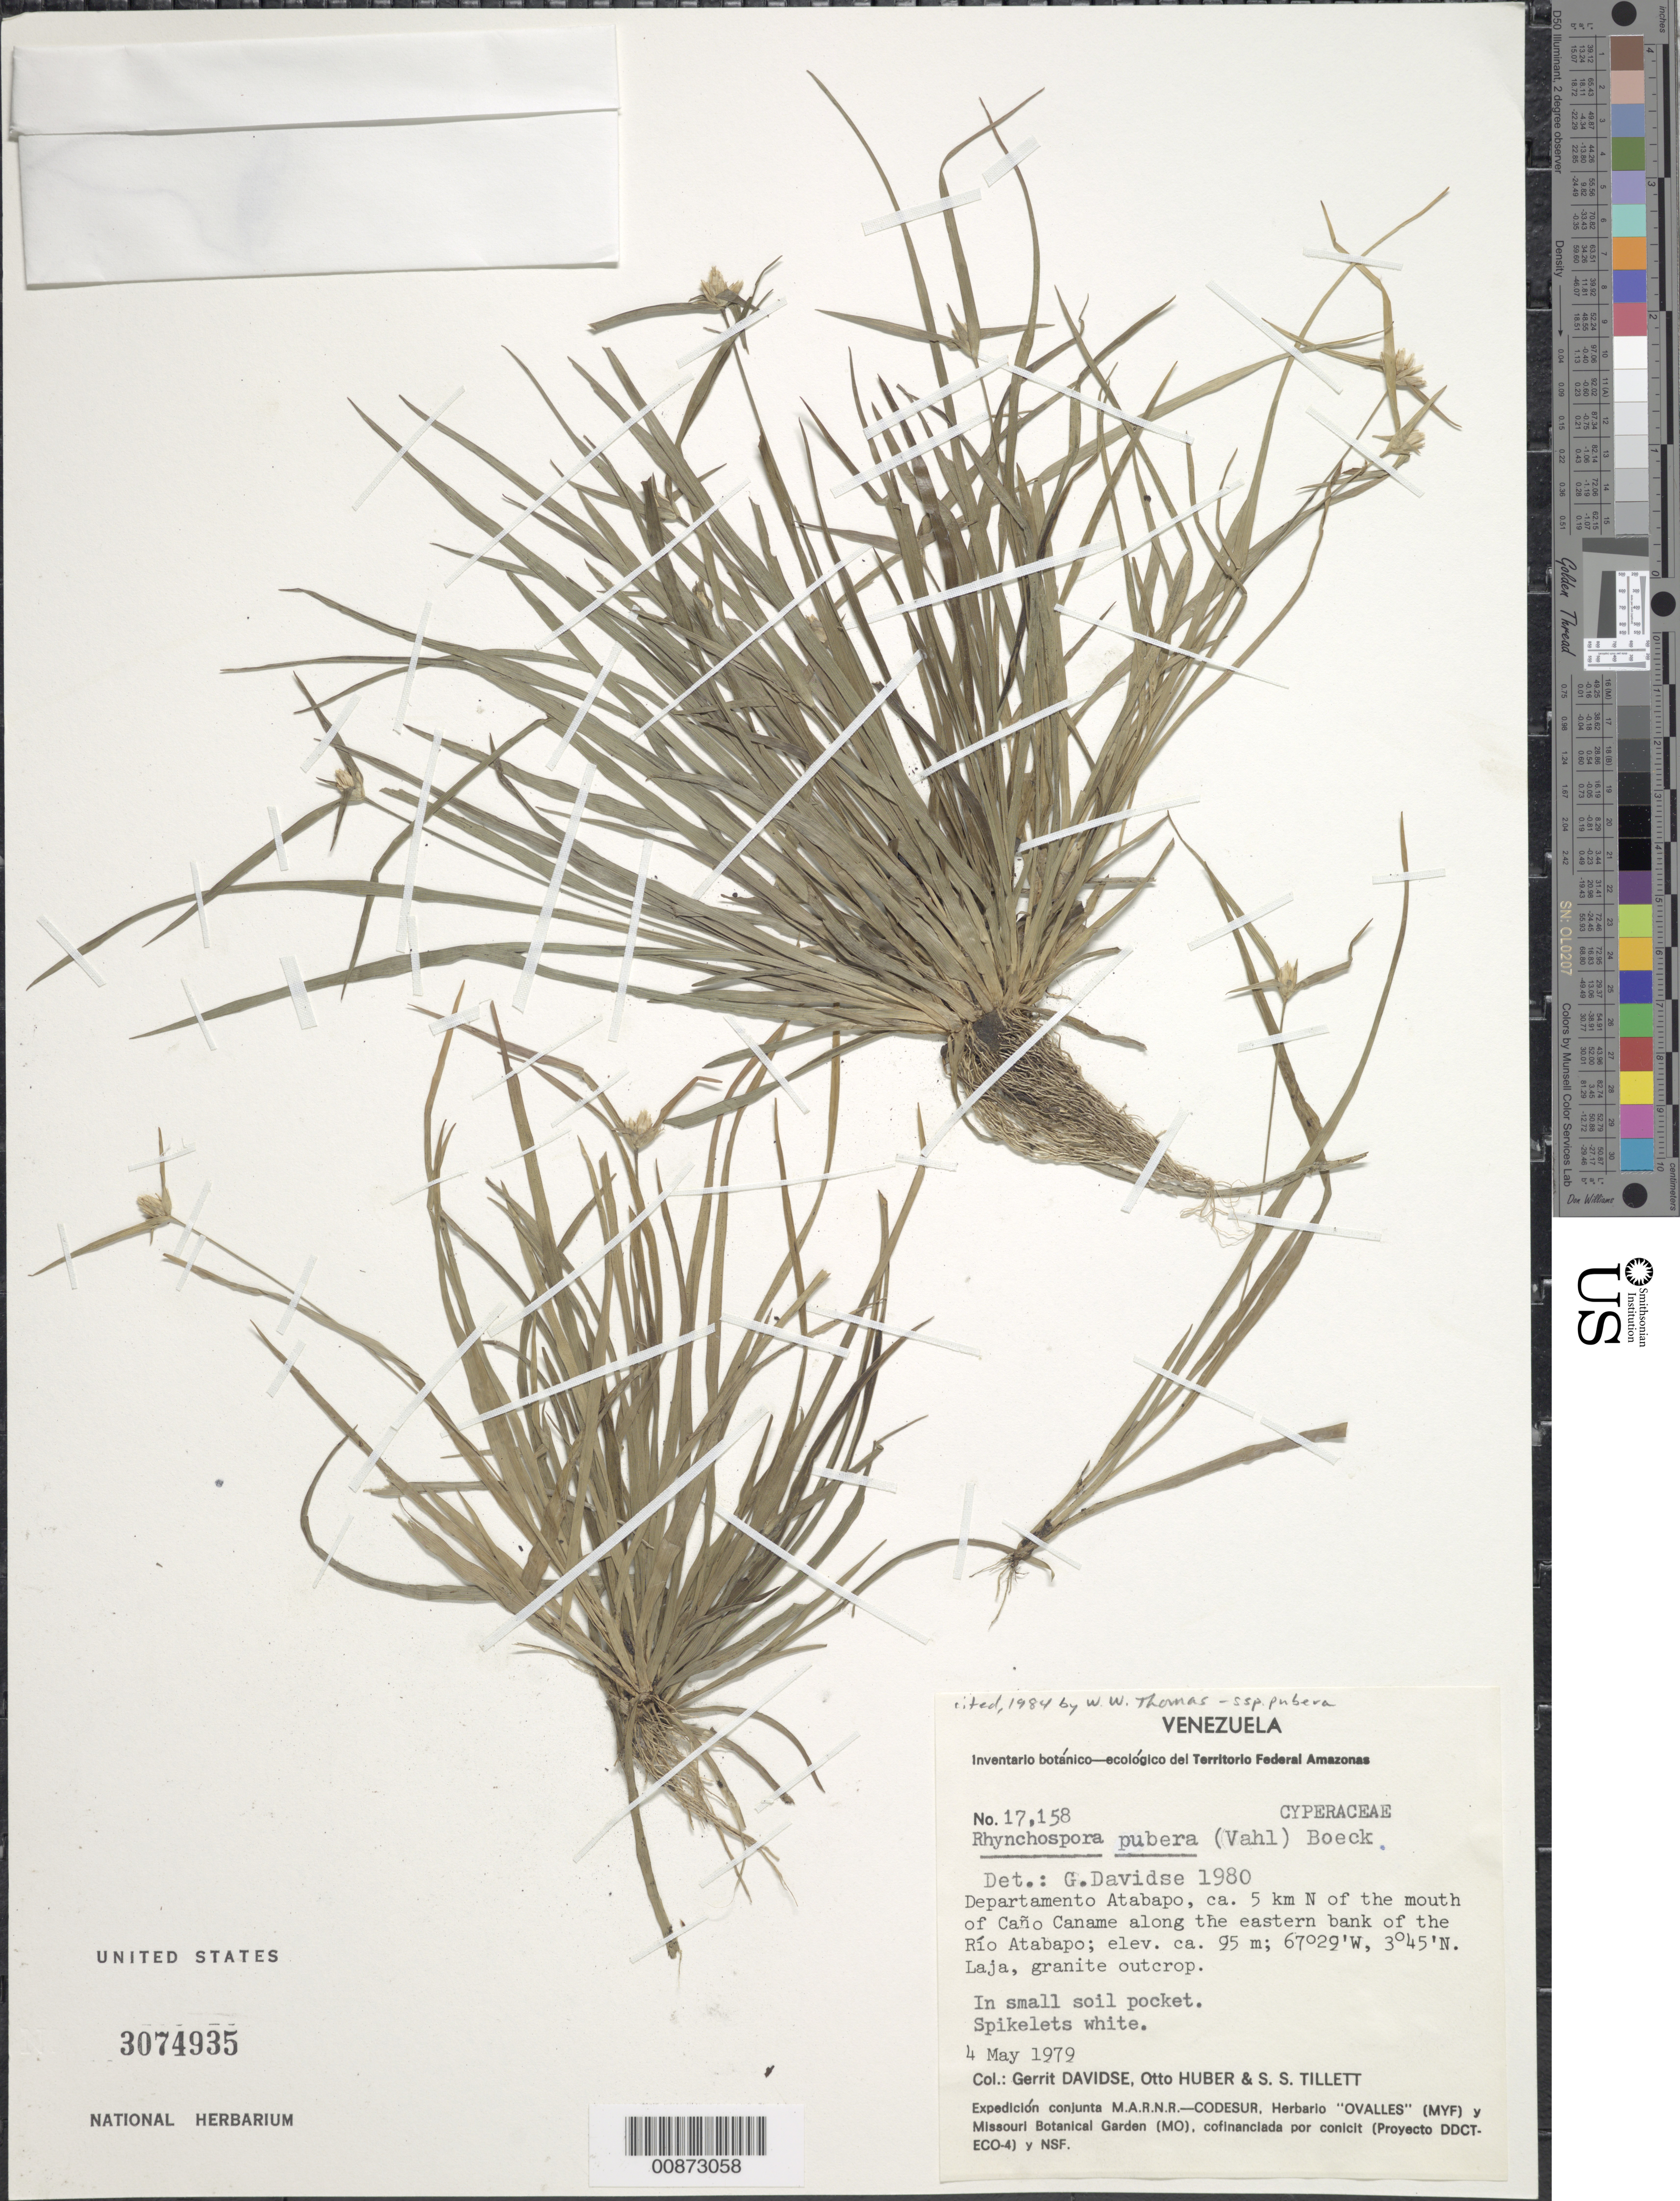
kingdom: Plantae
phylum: Tracheophyta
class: Liliopsida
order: Poales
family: Cyperaceae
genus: Rhynchospora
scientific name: Rhynchospora pubera subsp. pubera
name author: (Vahl) Boeckeler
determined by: Thomas, W. W., (NY), New York Botanical Garden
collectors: G. Davidse, O. Huber & S. S. Tillett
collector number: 17158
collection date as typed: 4-May-79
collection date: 1979-05-04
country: Venezuela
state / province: Amazonas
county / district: Atabapo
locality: Caño Caname, 5 km N of mouth, eastern bank of Río Atabapo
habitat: Laja, granite outcrop; in small soil pocket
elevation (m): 95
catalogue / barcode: US 3074935